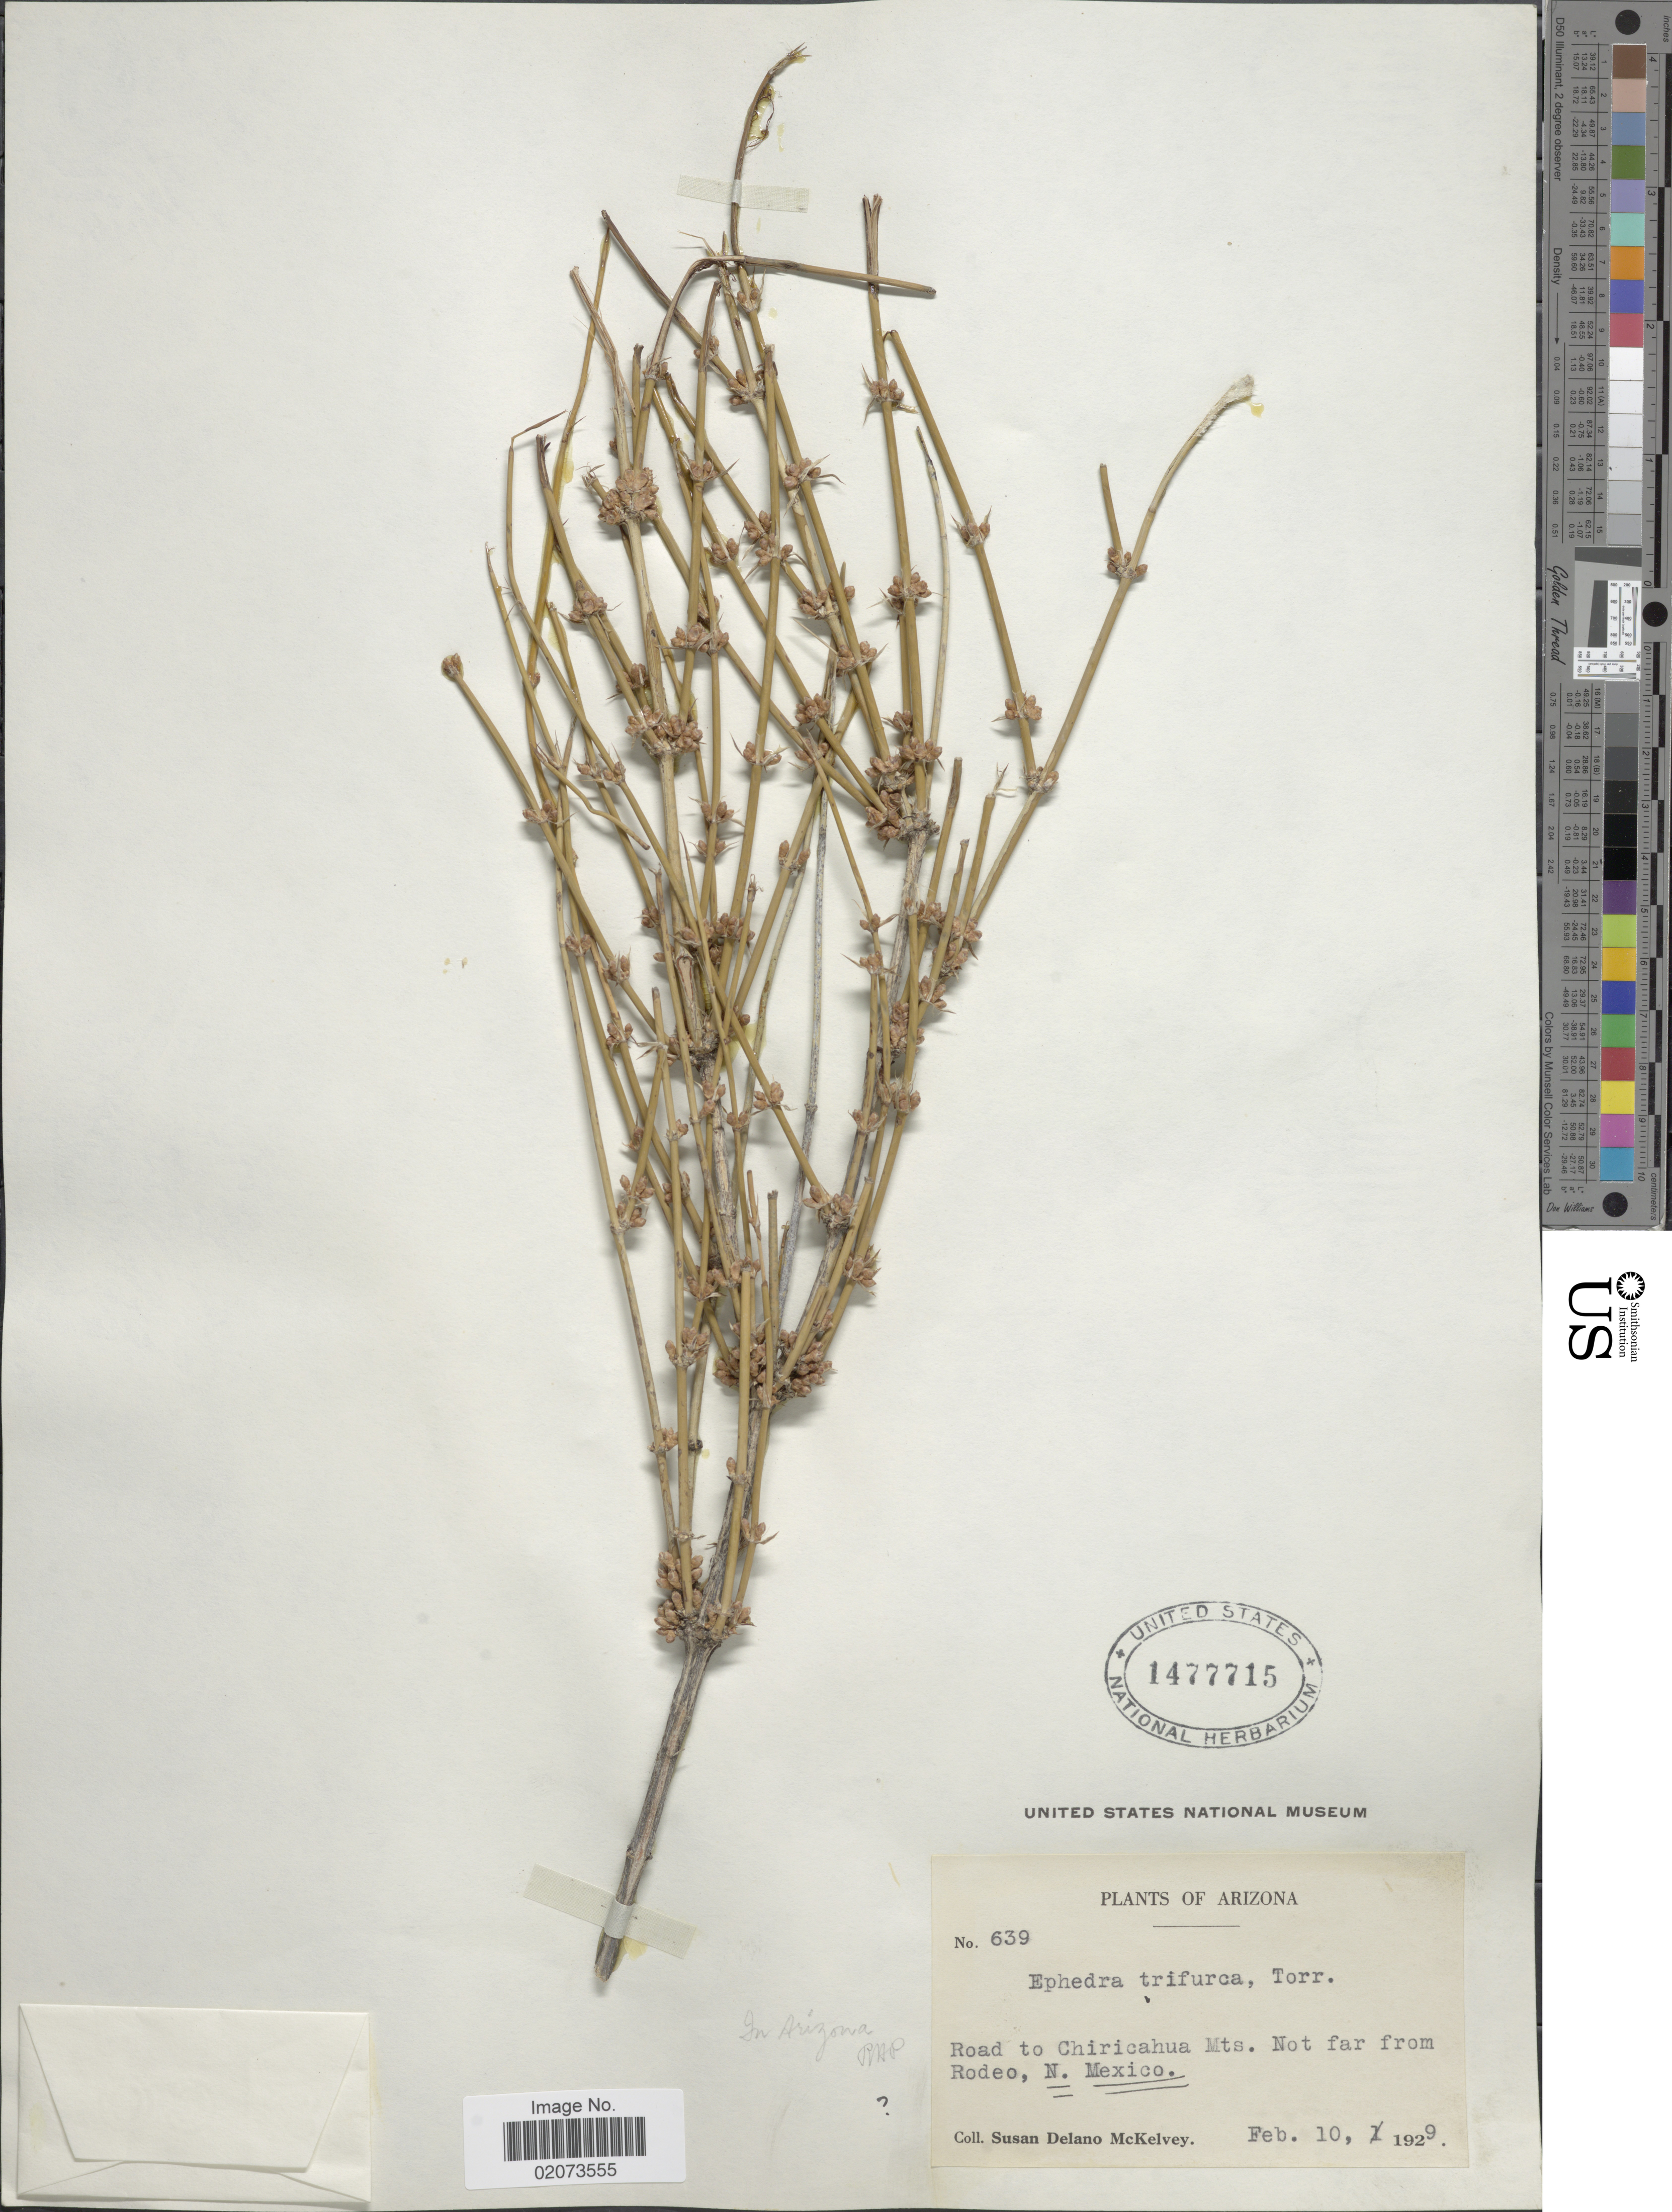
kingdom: Plantae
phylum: Tracheophyta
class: Gnetopsida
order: Ephedrales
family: Ephedraceae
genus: Ephedra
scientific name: Ephedra trifurca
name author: Torr. ex S. Watson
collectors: S. A. McKelvey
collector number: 639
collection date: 1929-02-10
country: United States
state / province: Arizona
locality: Road to Chiricahua Mts., not far from Rodeo, N. Mexico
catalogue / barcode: US 1477715